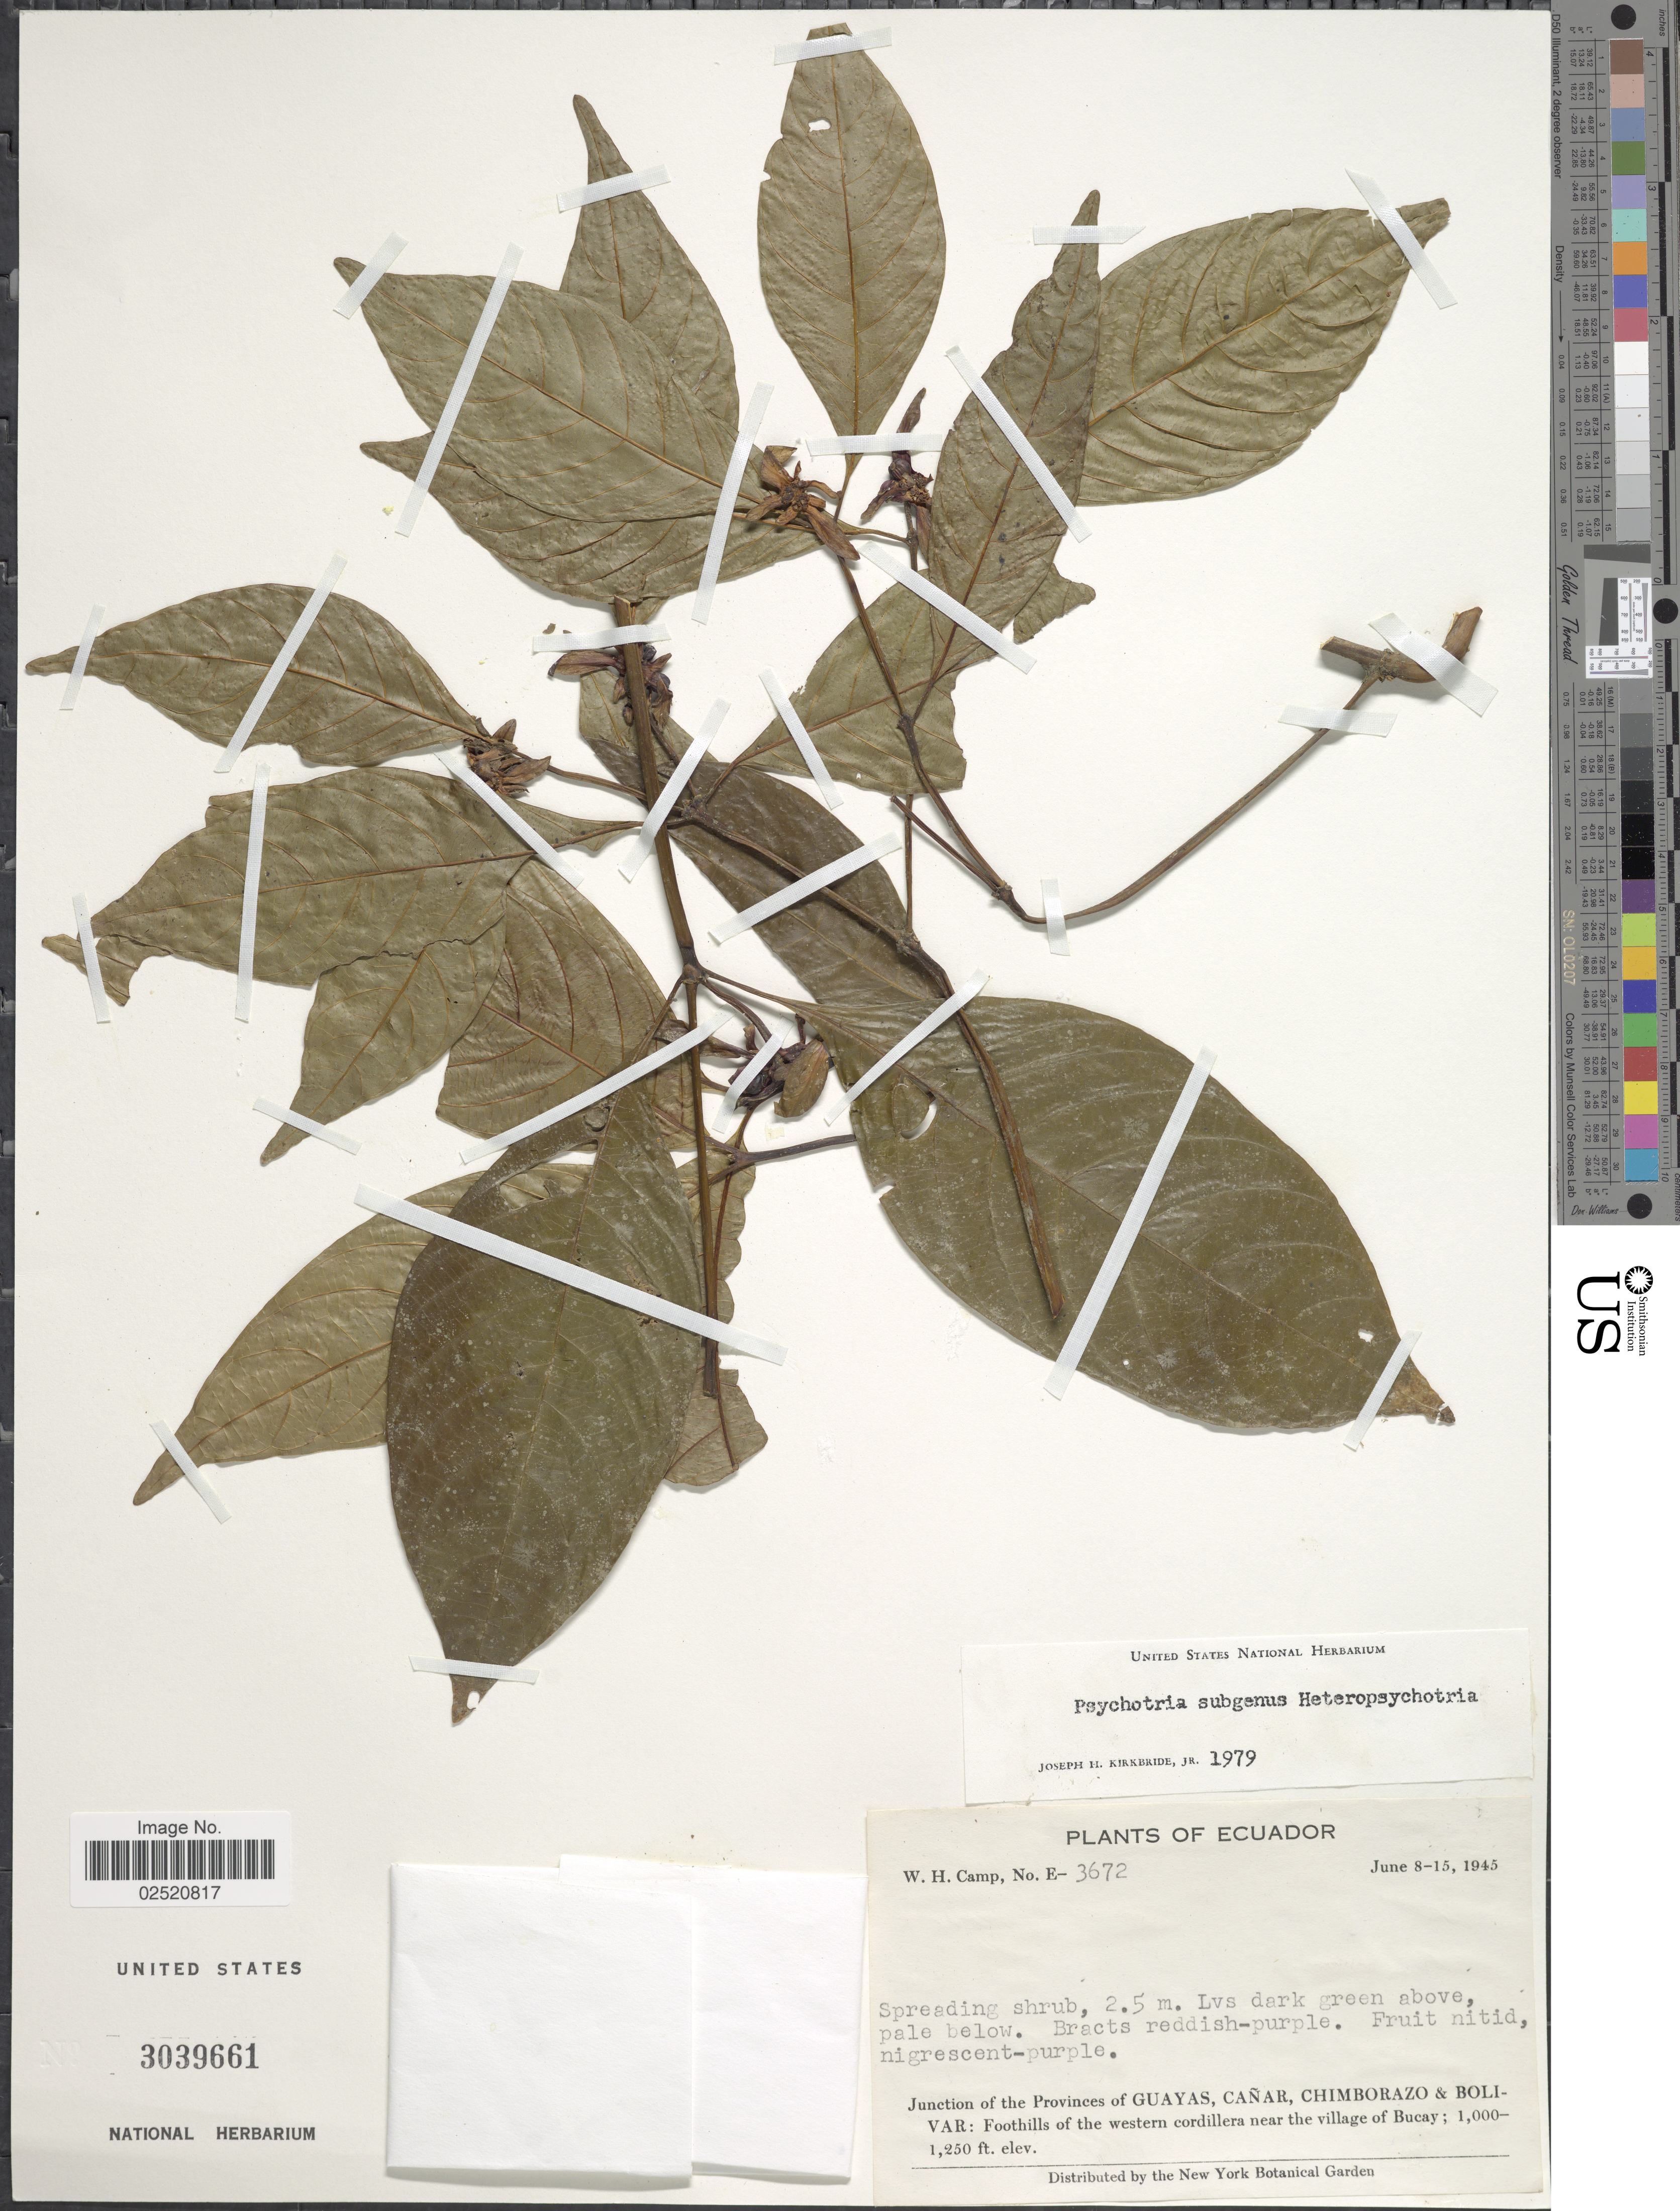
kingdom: Plantae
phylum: Tracheophyta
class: Magnoliopsida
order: Gentianales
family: Rubiaceae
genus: Psychotria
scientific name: Psychotria sp.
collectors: W. H. Camp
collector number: E-3672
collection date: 1945-06-08/1945-06-15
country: Ecuador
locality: Junction of the Provinces of Guayas, Canar, Chimborazo & Bolivar: Foothills of the western cordillera near the village of Bucay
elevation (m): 305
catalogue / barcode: US 3039661